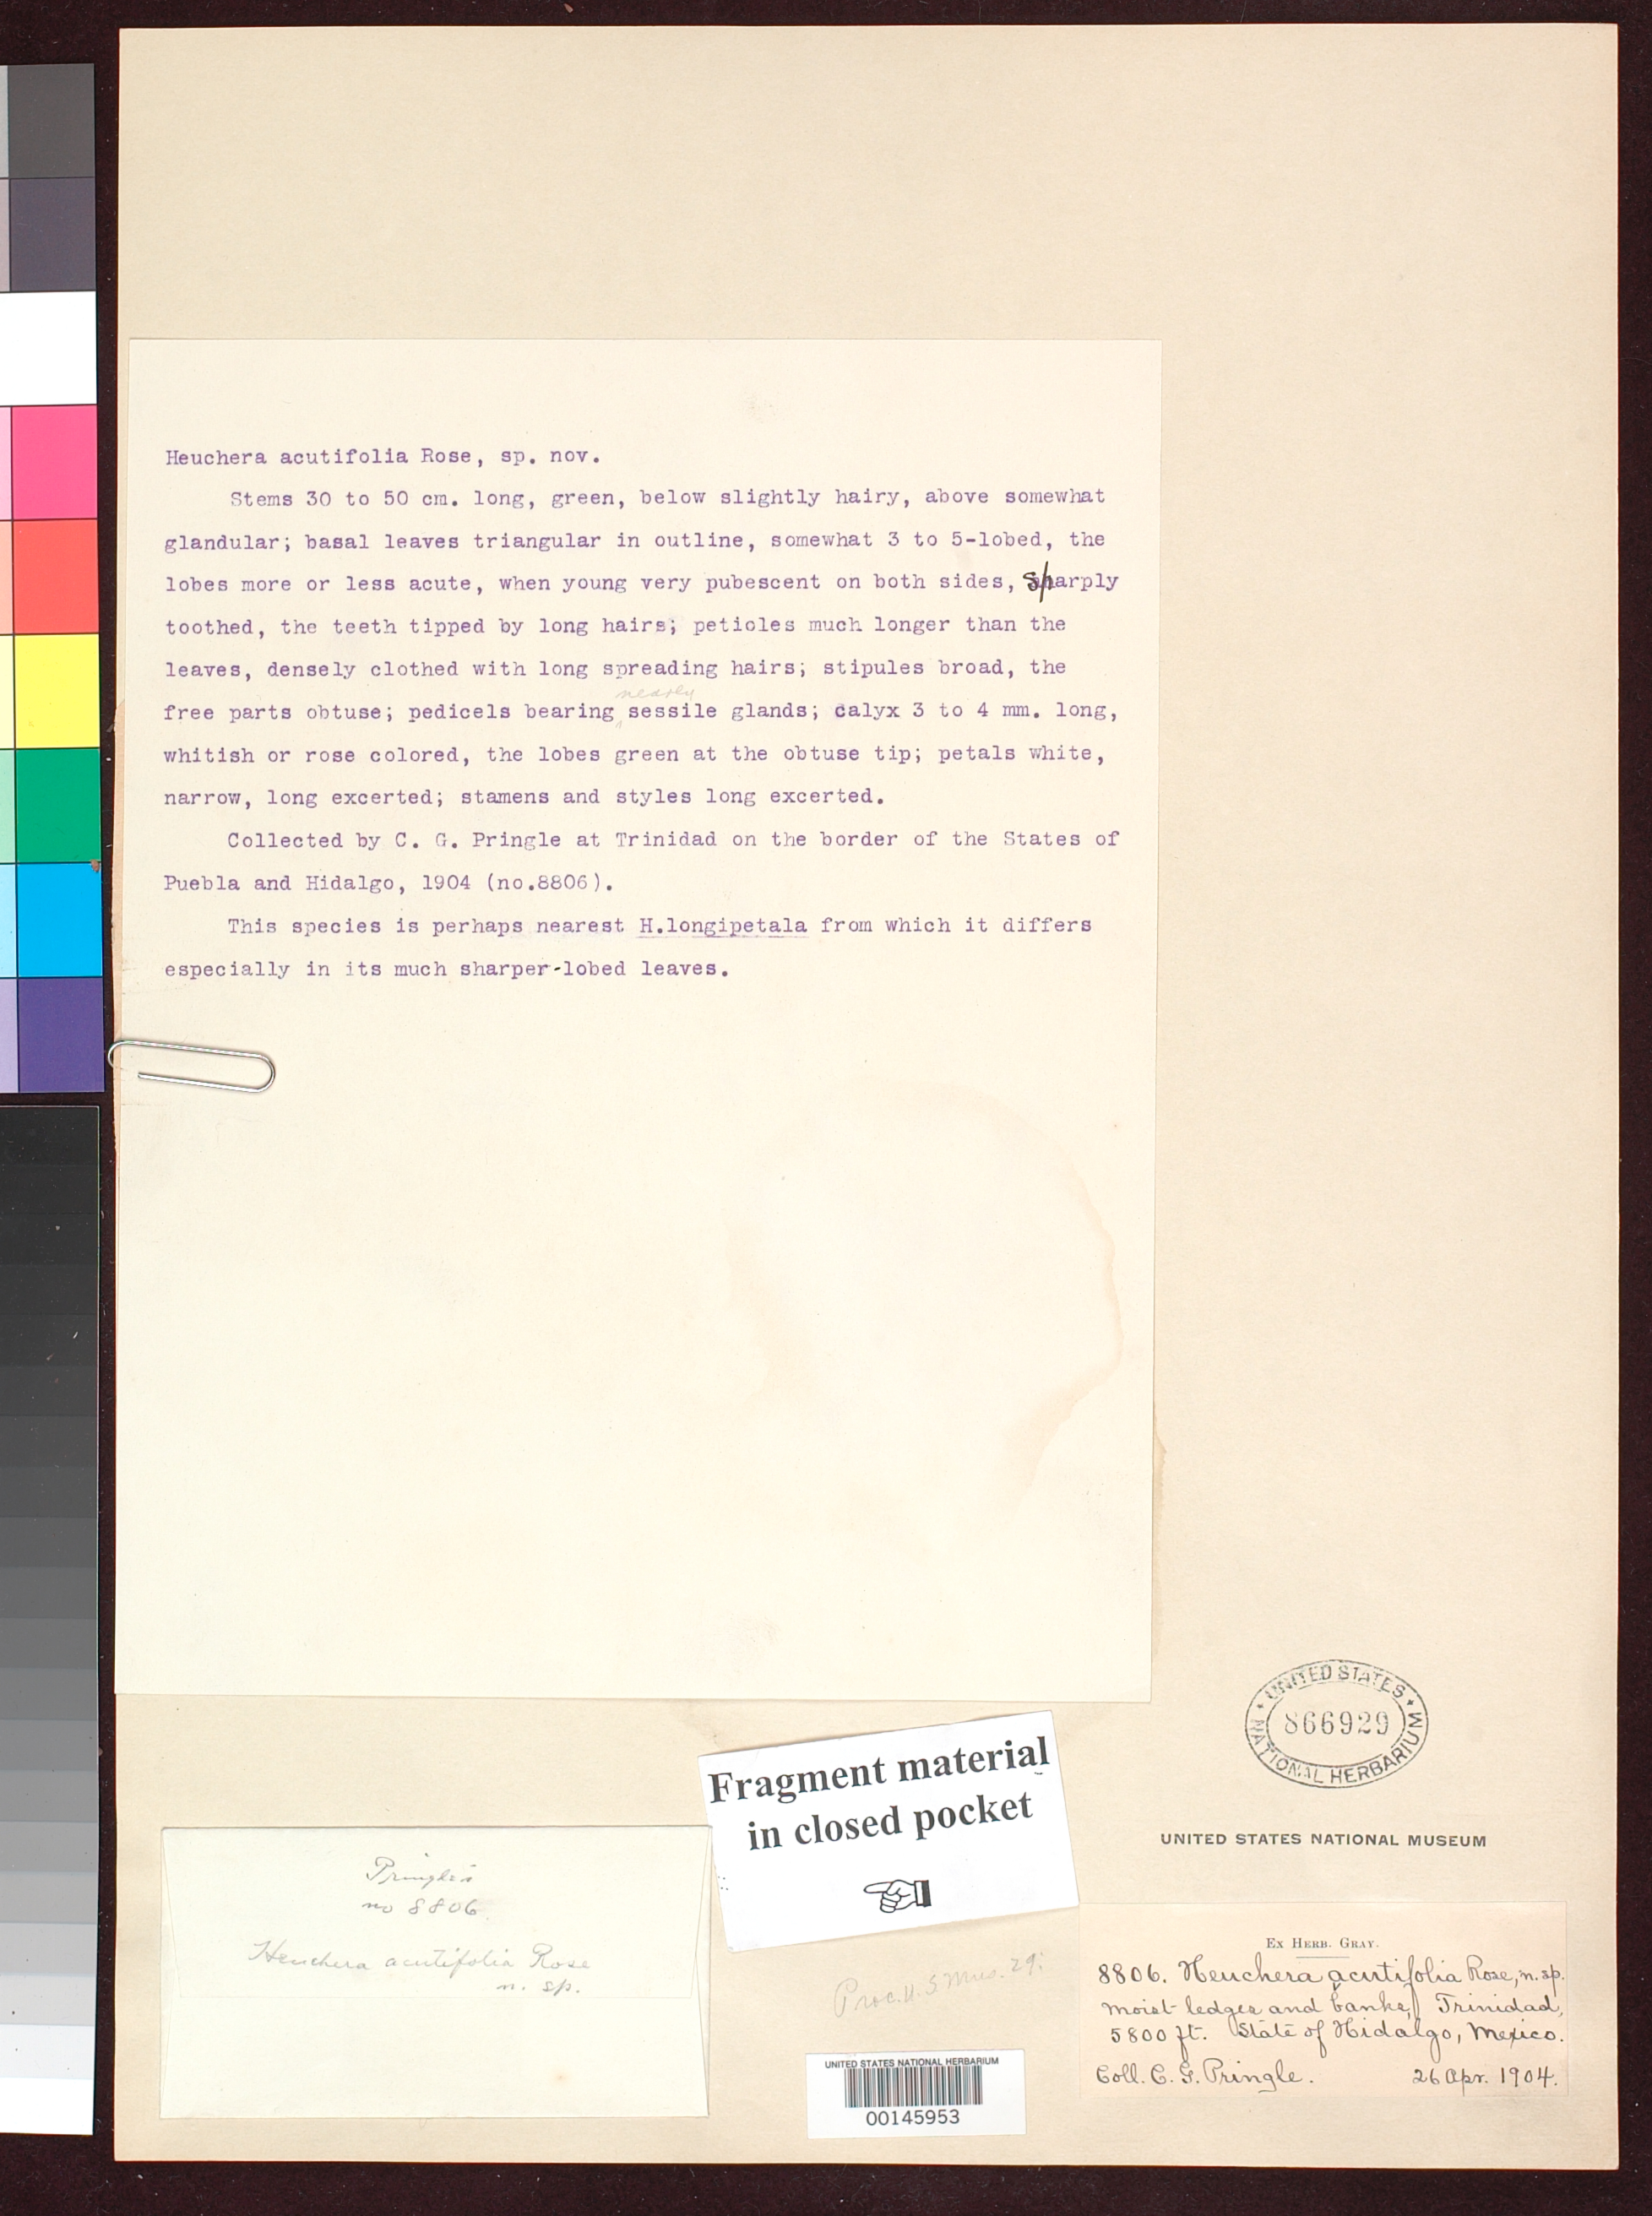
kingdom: Plantae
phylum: Tracheophyta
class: Magnoliopsida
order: Saxifragales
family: Saxifragaceae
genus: Heuchera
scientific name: Heuchera acutifolia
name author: Rose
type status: Type Collection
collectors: C. G. Pringle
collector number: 8806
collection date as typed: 26 Apr 1904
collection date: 1904-04-26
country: Mexico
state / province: Hidalgo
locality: Trinidad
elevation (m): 1768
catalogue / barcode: US 866929